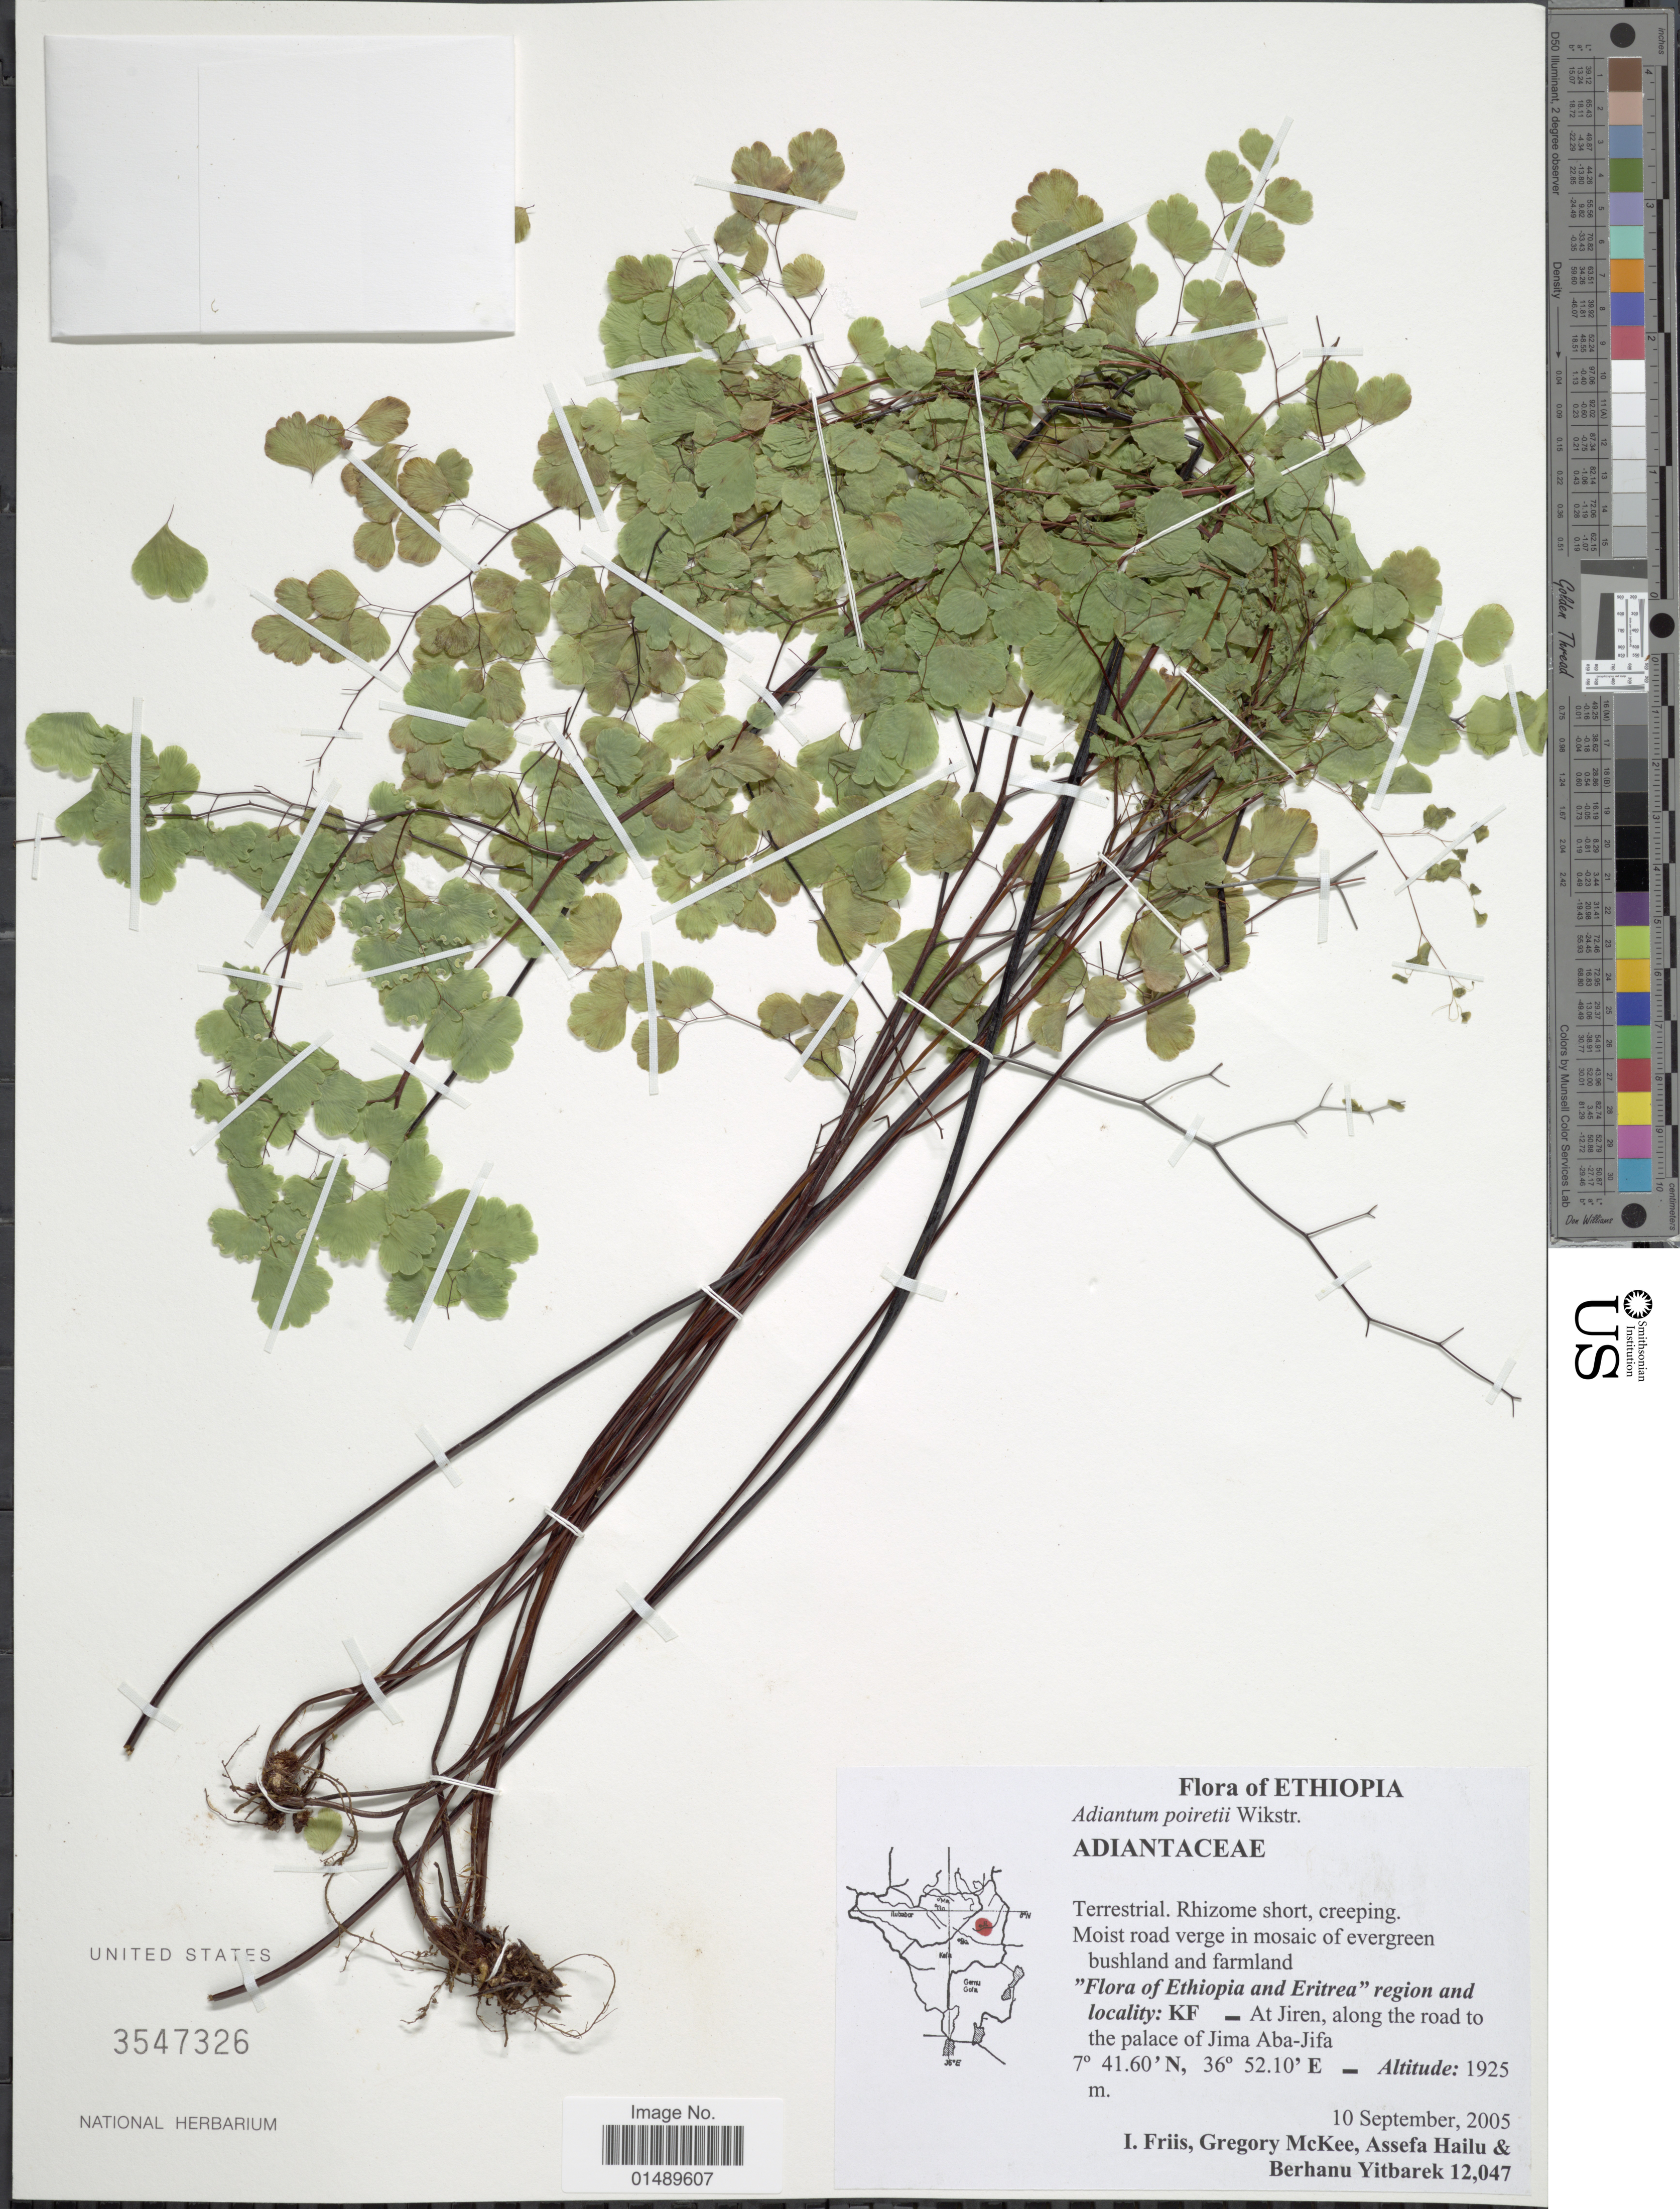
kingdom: Plantae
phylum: Tracheophyta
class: Polypodiopsida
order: Polypodiales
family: Pteridaceae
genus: Adiantum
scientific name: Adiantum poiretii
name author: Wikstr.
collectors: I. Friis, G. S. McKee, A. Hailu & B. Yitbarek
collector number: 12047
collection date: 2005-09-10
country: Ethiopia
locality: Ethiopia and Eritrea, region and locality: KF - At Jiren, along the road to the palace of Jima Aba-Jifa.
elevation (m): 1925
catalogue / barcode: US 3547326